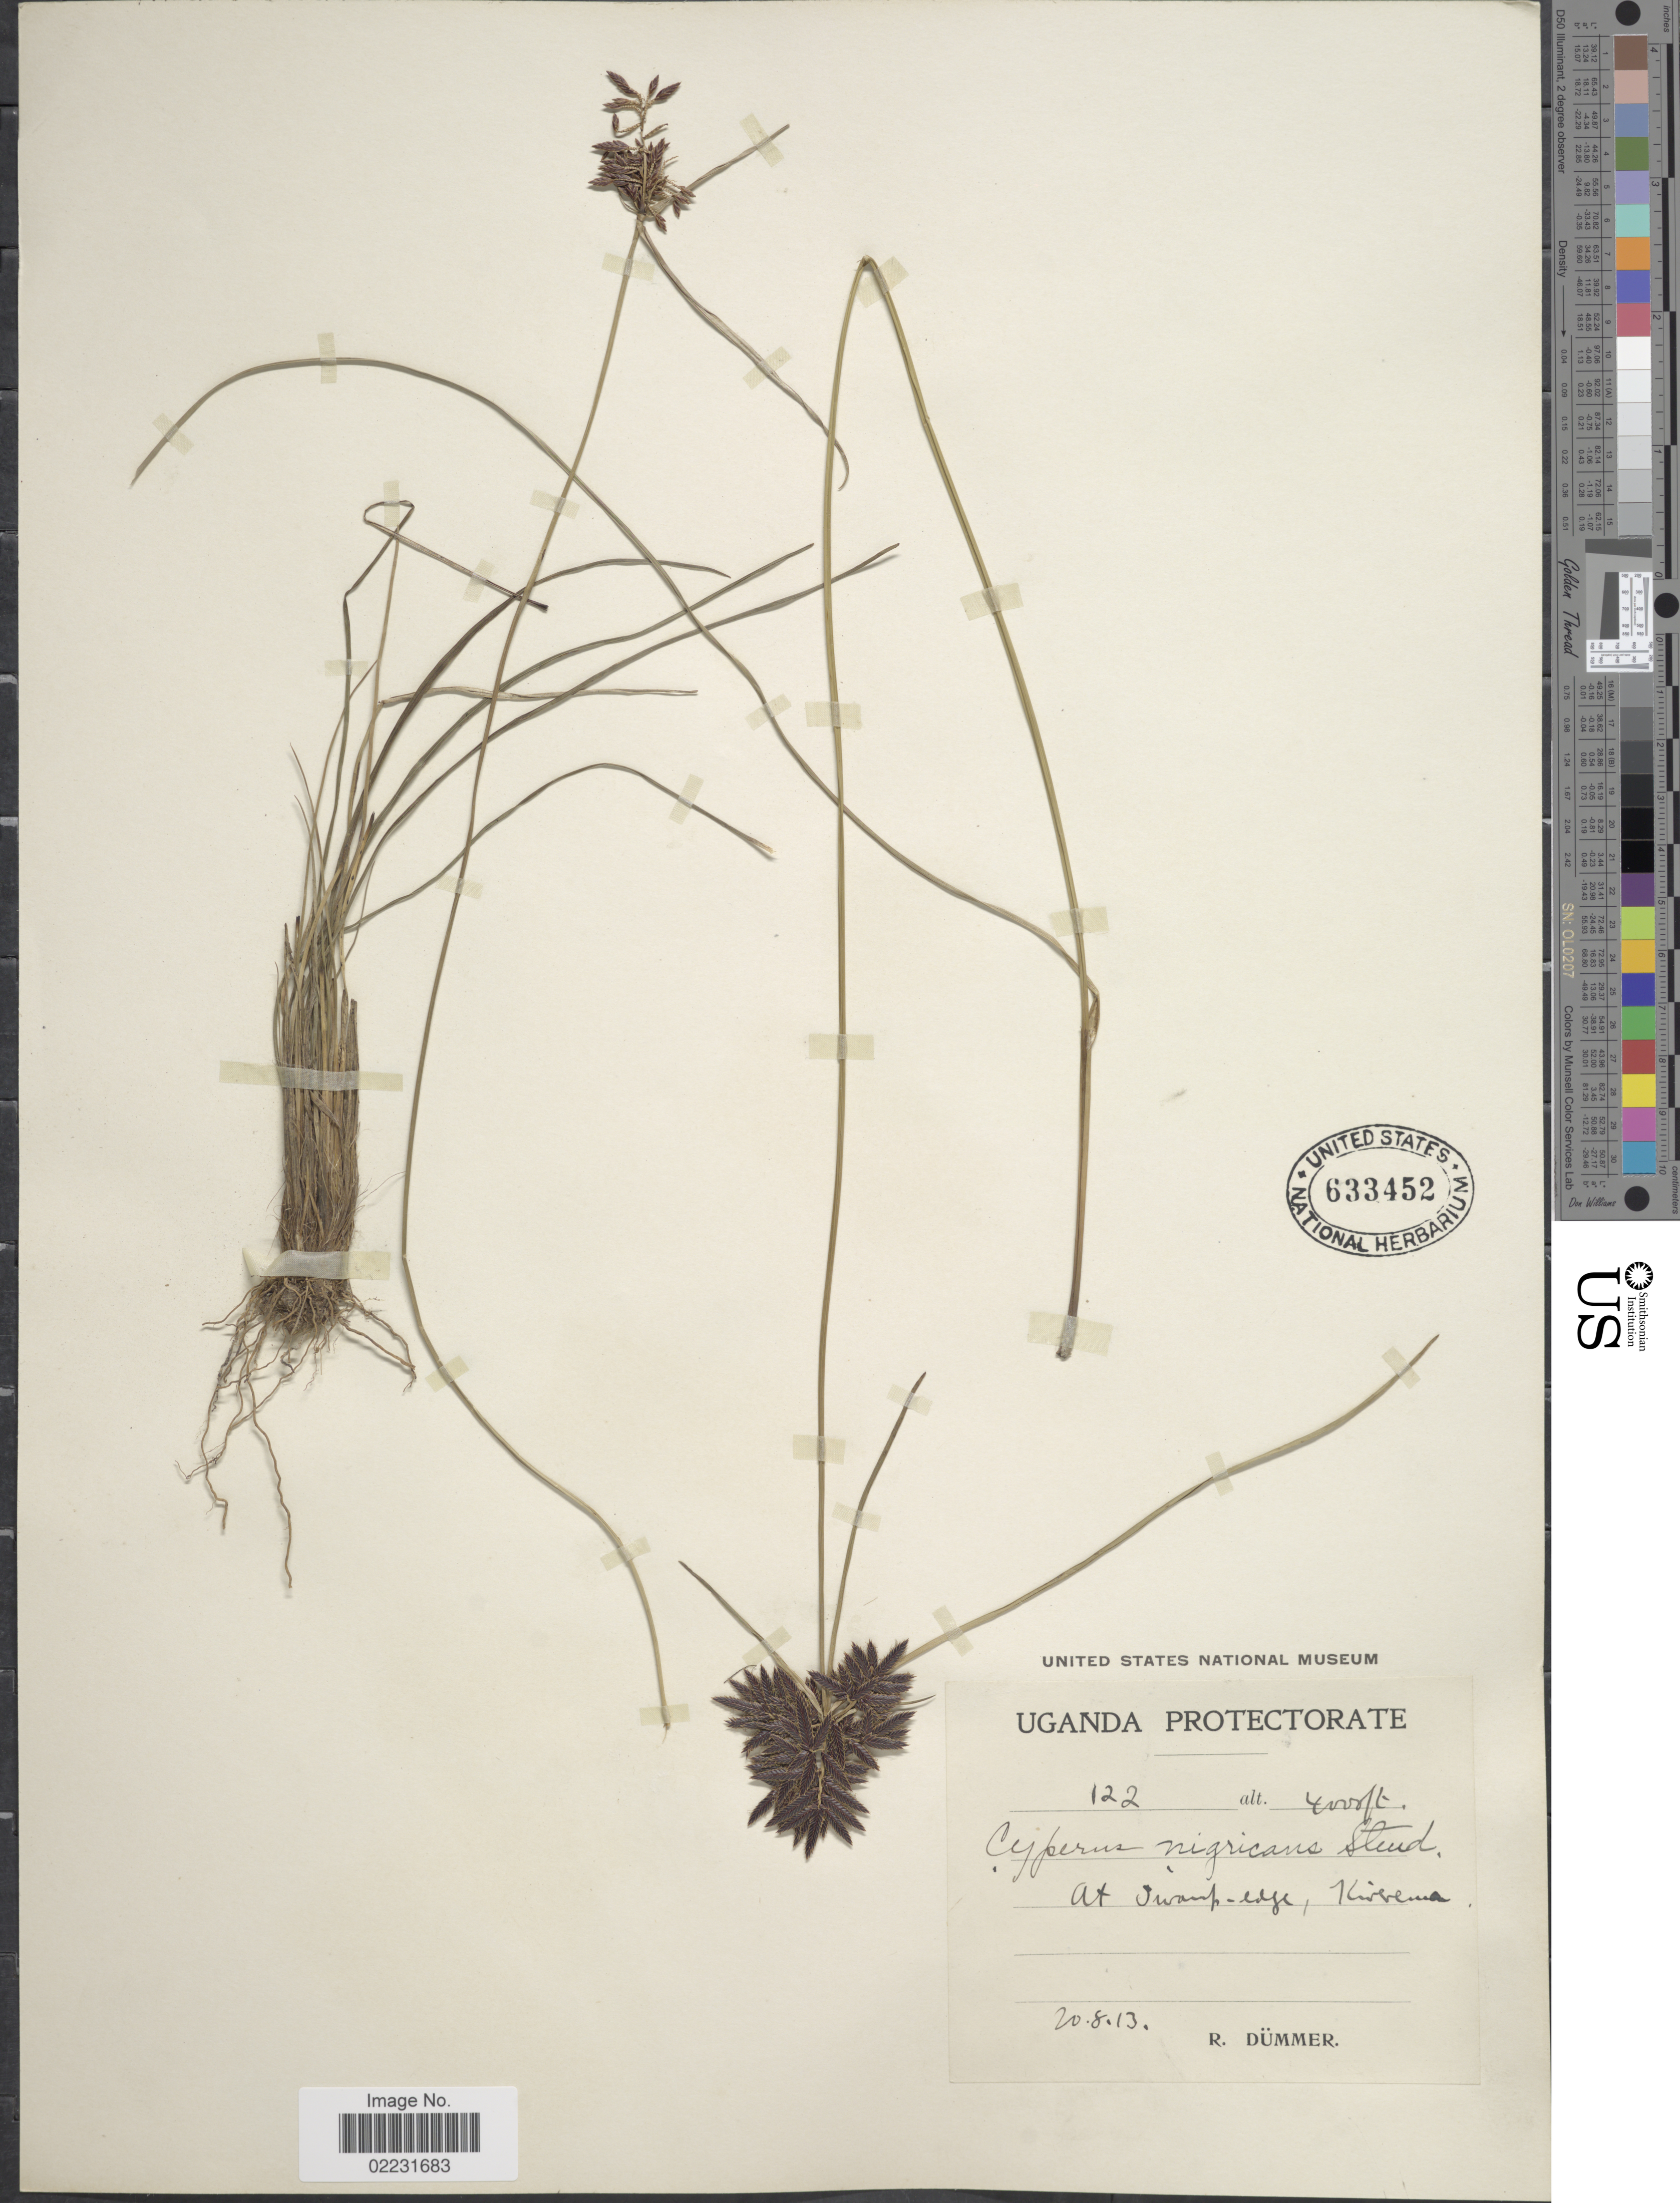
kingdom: Plantae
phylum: Tracheophyta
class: Liliopsida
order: Poales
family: Cyperaceae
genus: Cyperus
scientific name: Cyperus nitidus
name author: Lam.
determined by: Strong, Mark T., (BOT), Smithsonian Institution - National Museum of Natural History (UNITED STATES)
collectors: R. A. Dümmer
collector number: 122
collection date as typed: Transcribed d/m/y: 20/8/13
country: Uganda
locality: Uganda Protectorate, Kirerema.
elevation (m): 1219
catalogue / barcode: US 633452